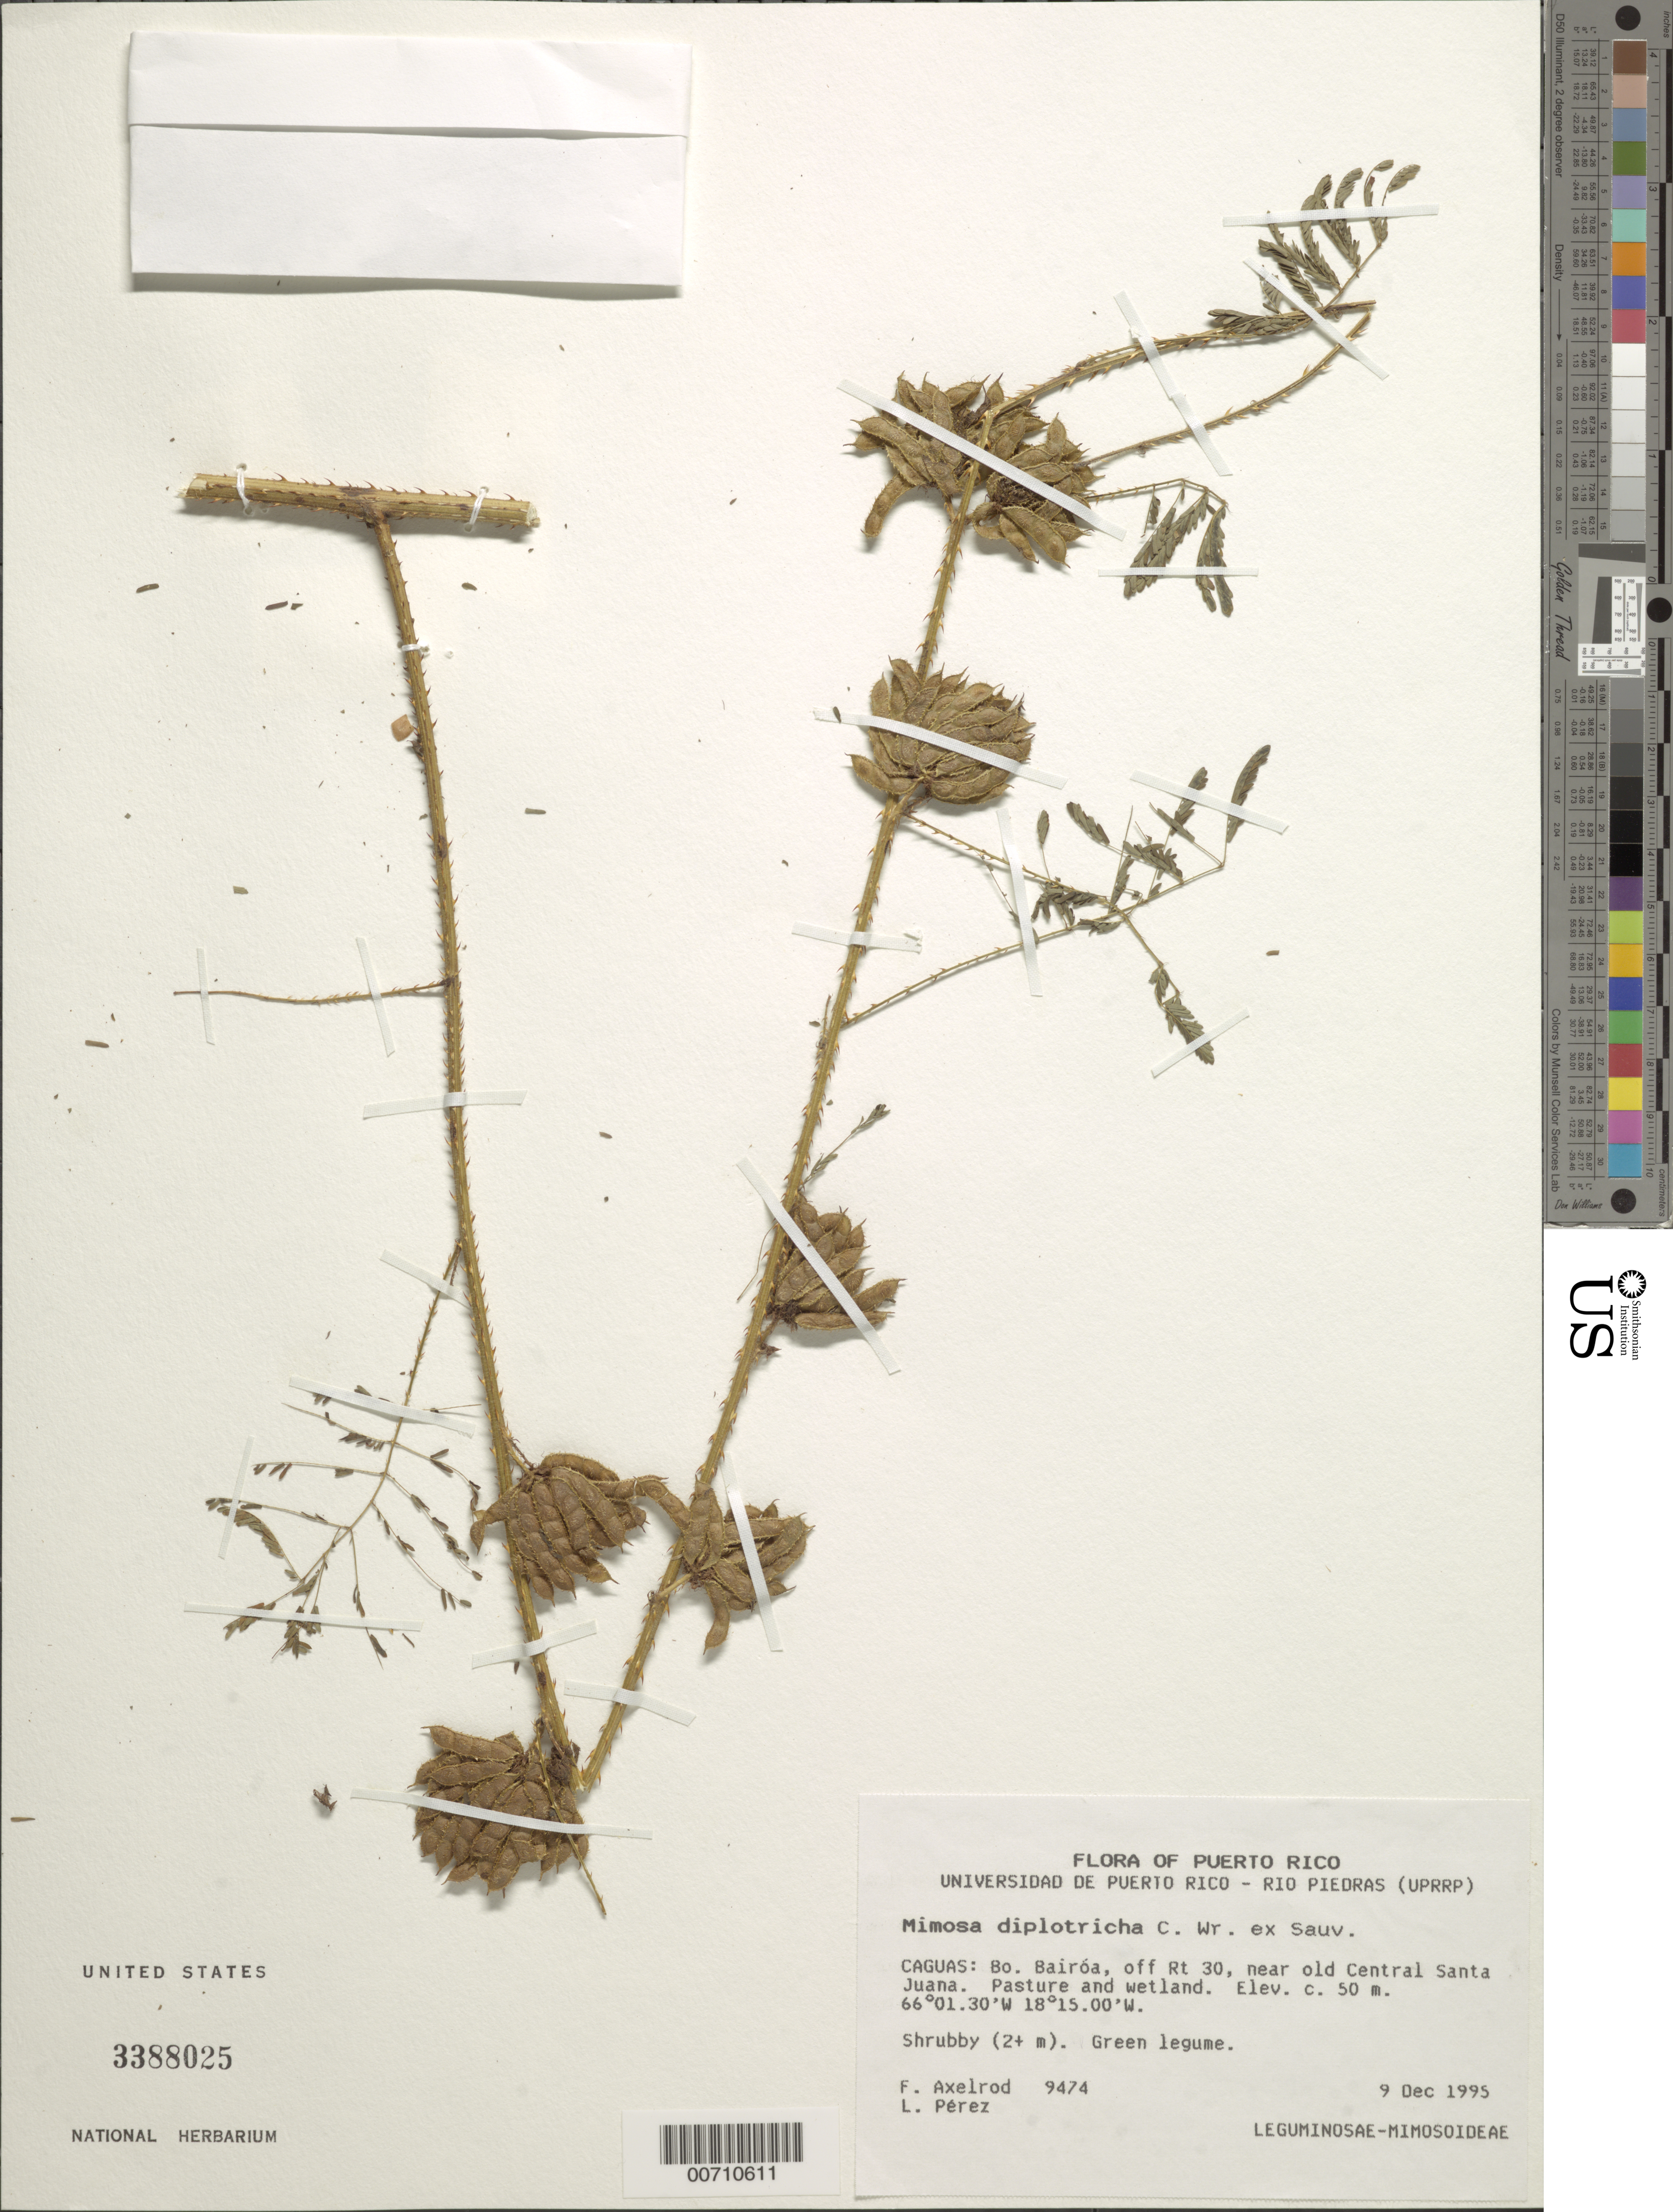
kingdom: Plantae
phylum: Tracheophyta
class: Magnoliopsida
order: Fabales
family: Fabaceae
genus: Mimosa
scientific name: Mimosa diplotricha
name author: C. Wright in Sauvalle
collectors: F. S. Axelrod & L. Perez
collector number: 9474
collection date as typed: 09 Dec 1995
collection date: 1995-12-09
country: Puerto Rico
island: Greater Antilles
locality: Caguas: Bo. Bairoa, off Rt 30, near old Central Santa Juana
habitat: Pasture and wetland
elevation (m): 50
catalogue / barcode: US 3388025